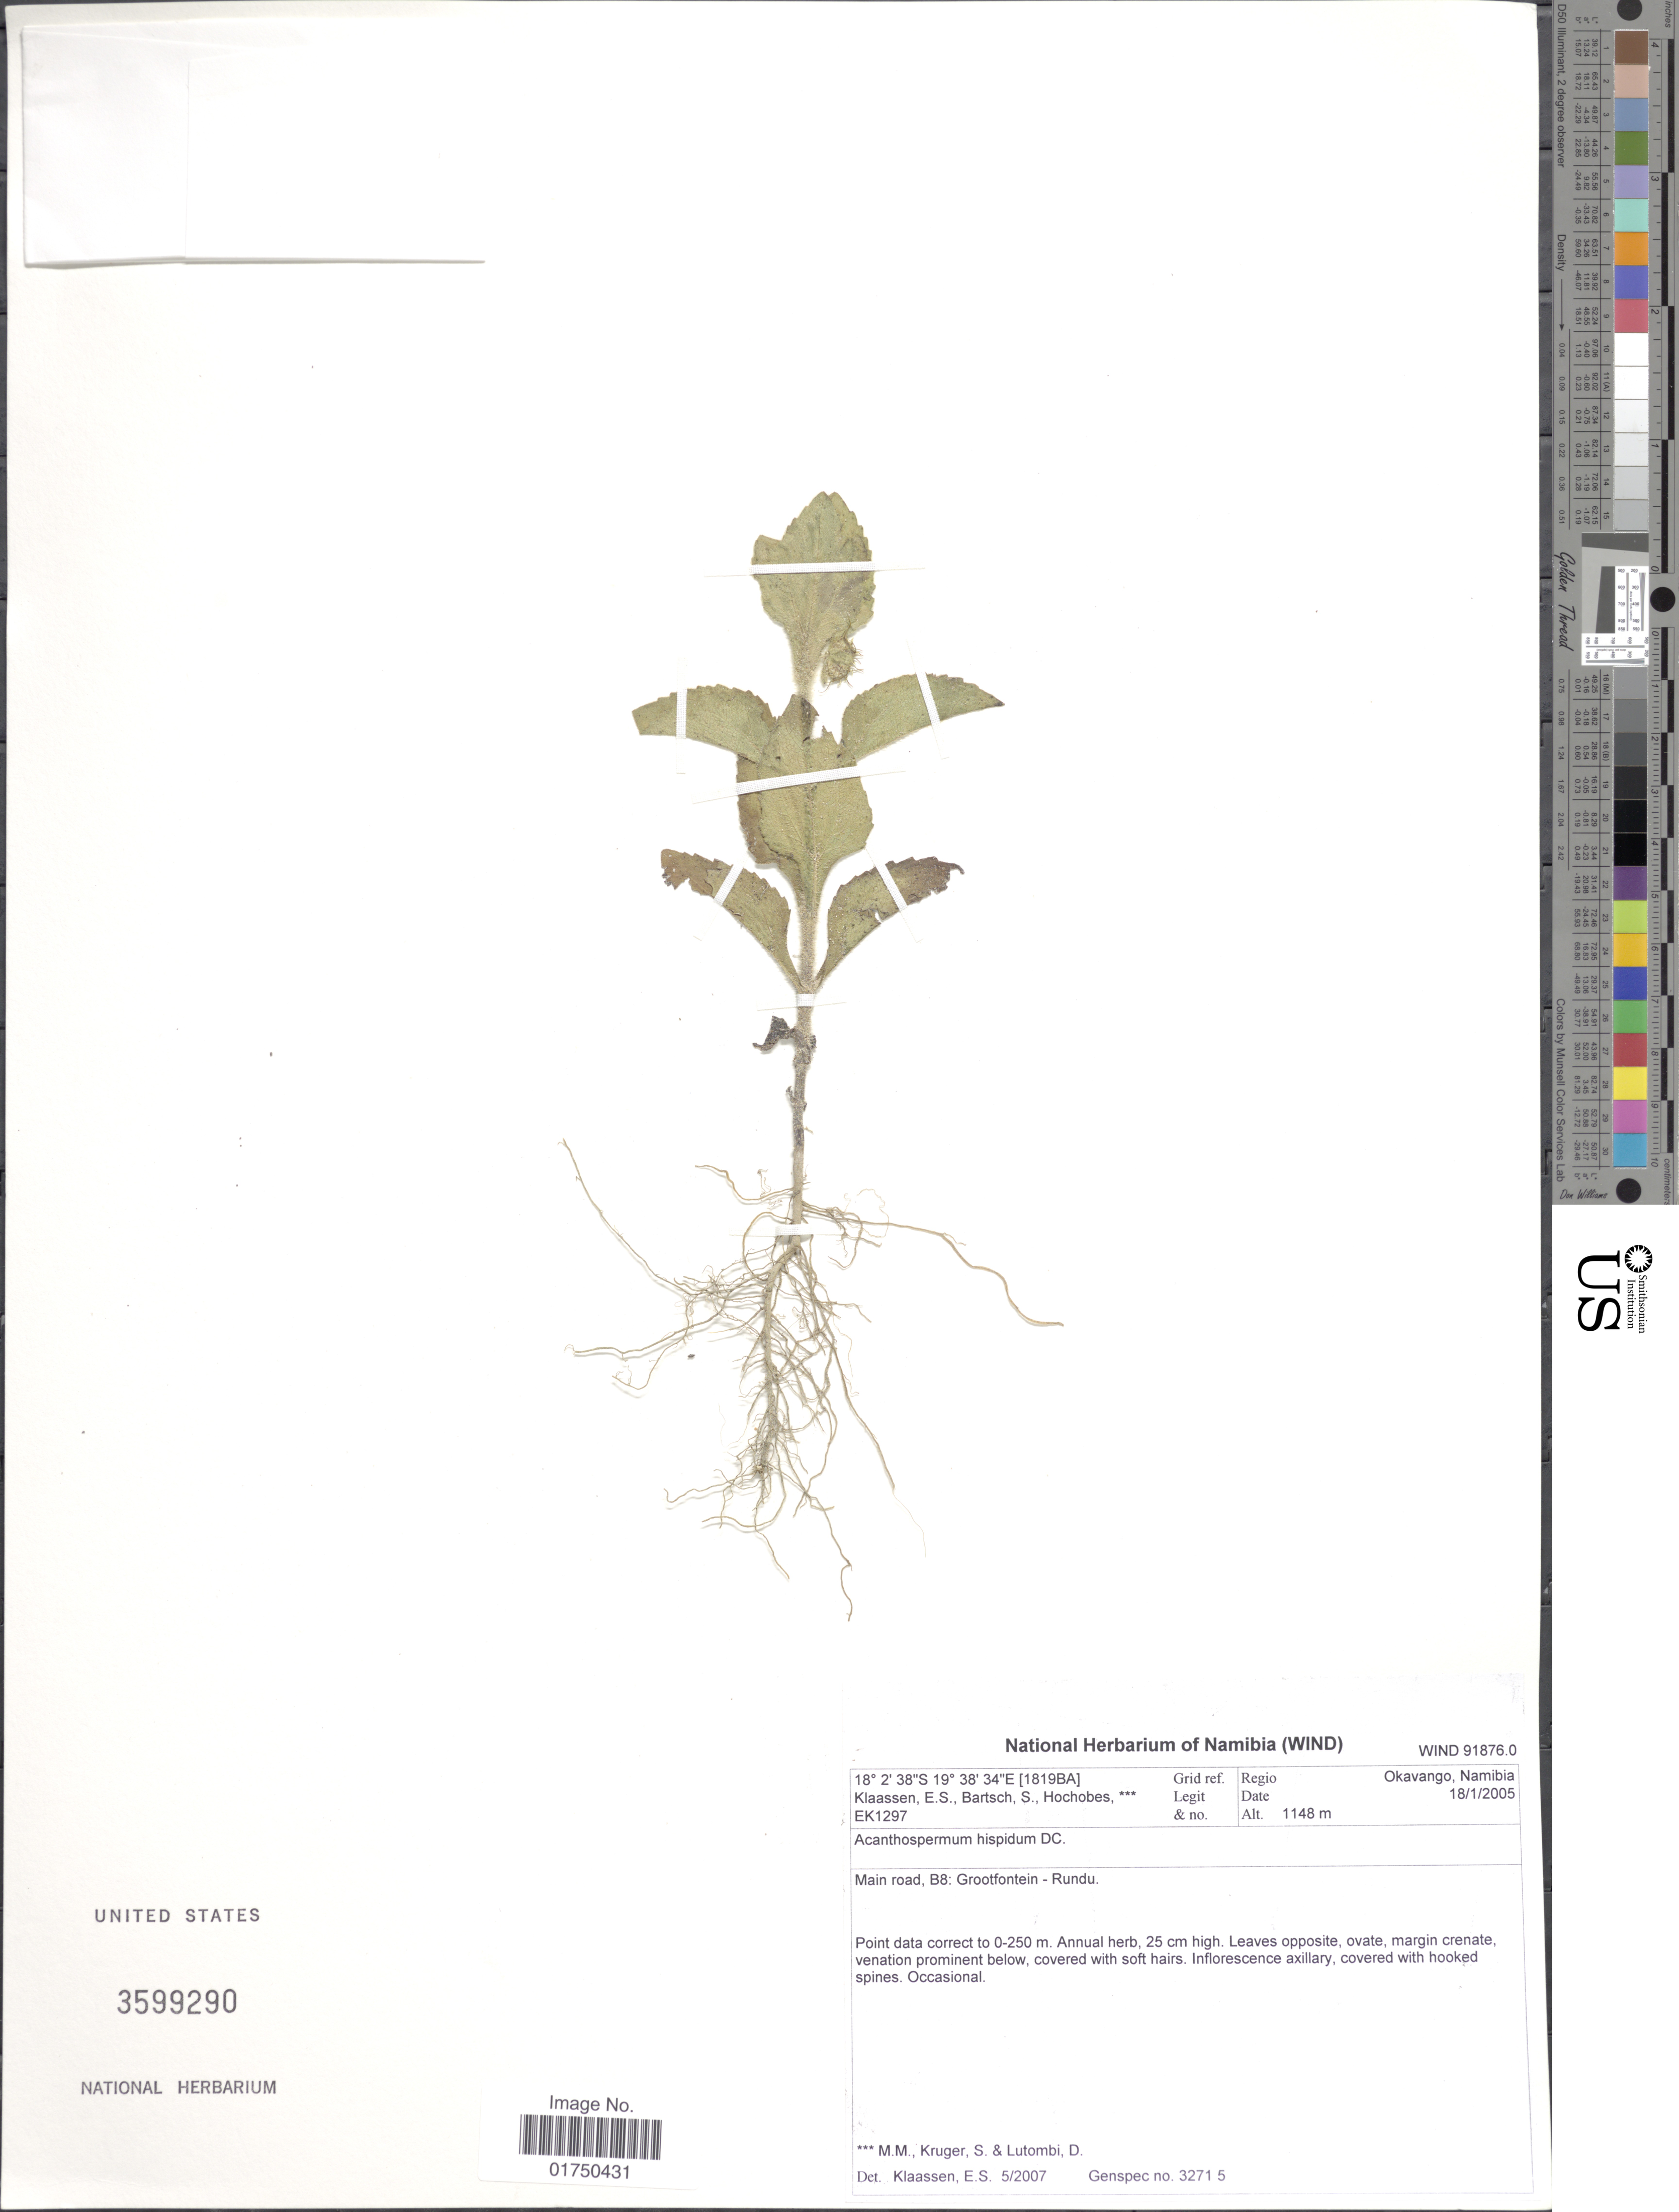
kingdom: Plantae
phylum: Tracheophyta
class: Magnoliopsida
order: Asterales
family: Asteraceae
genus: Acanthospermum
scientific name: Acanthospermum hispidum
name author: DC.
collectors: E. S. Klaassen, S. Bartsch, M. Hochobes, S. Kruger & D. Lutombi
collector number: EK1297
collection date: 2005-01-18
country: Namibia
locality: Regio Okavango, Namibia. Main road, B8: Grootfontein-Rundu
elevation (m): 1148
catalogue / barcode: US 3599290